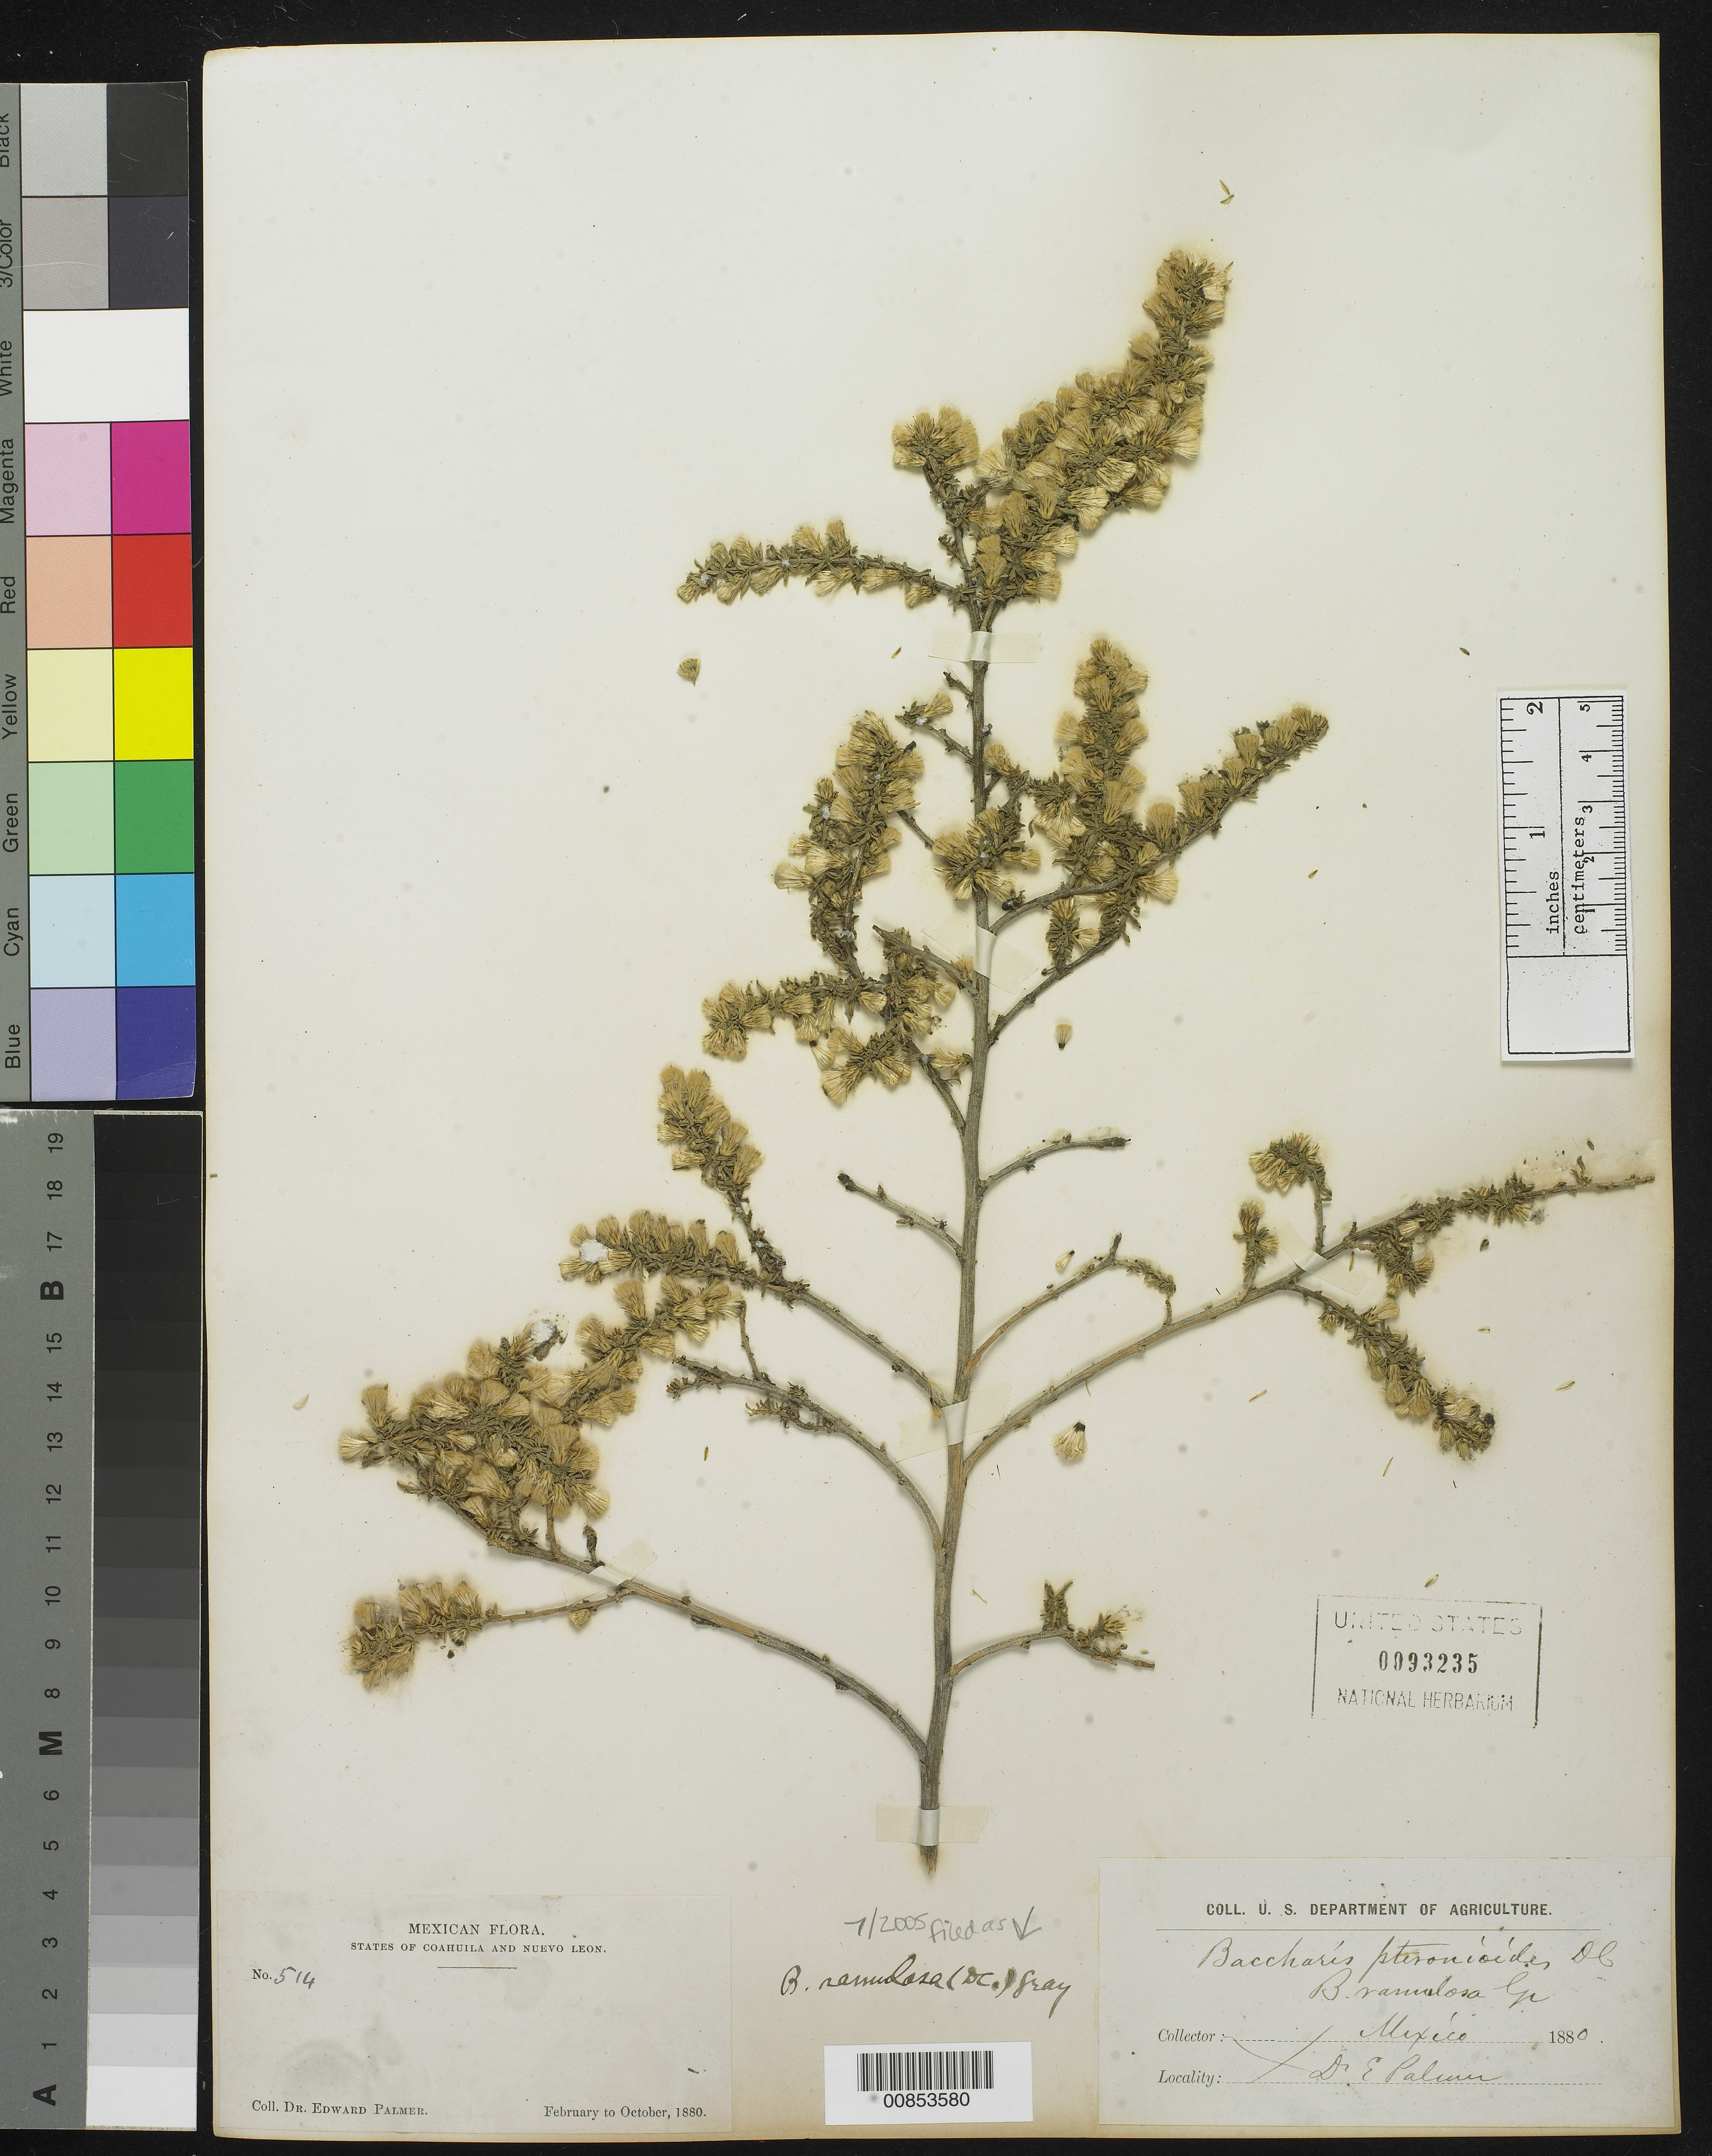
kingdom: Plantae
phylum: Tracheophyta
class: Magnoliopsida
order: Asterales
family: Asteraceae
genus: Baccharis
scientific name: Baccharis pteronioides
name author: DC.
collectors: E. Palmer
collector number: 514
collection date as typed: Feb 1880 to -- Oct 1880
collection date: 1880-02/1880-10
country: Mexico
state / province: Coahuila / Nuevo León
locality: States of Coahuila and Nuevo León.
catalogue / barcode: US 93235